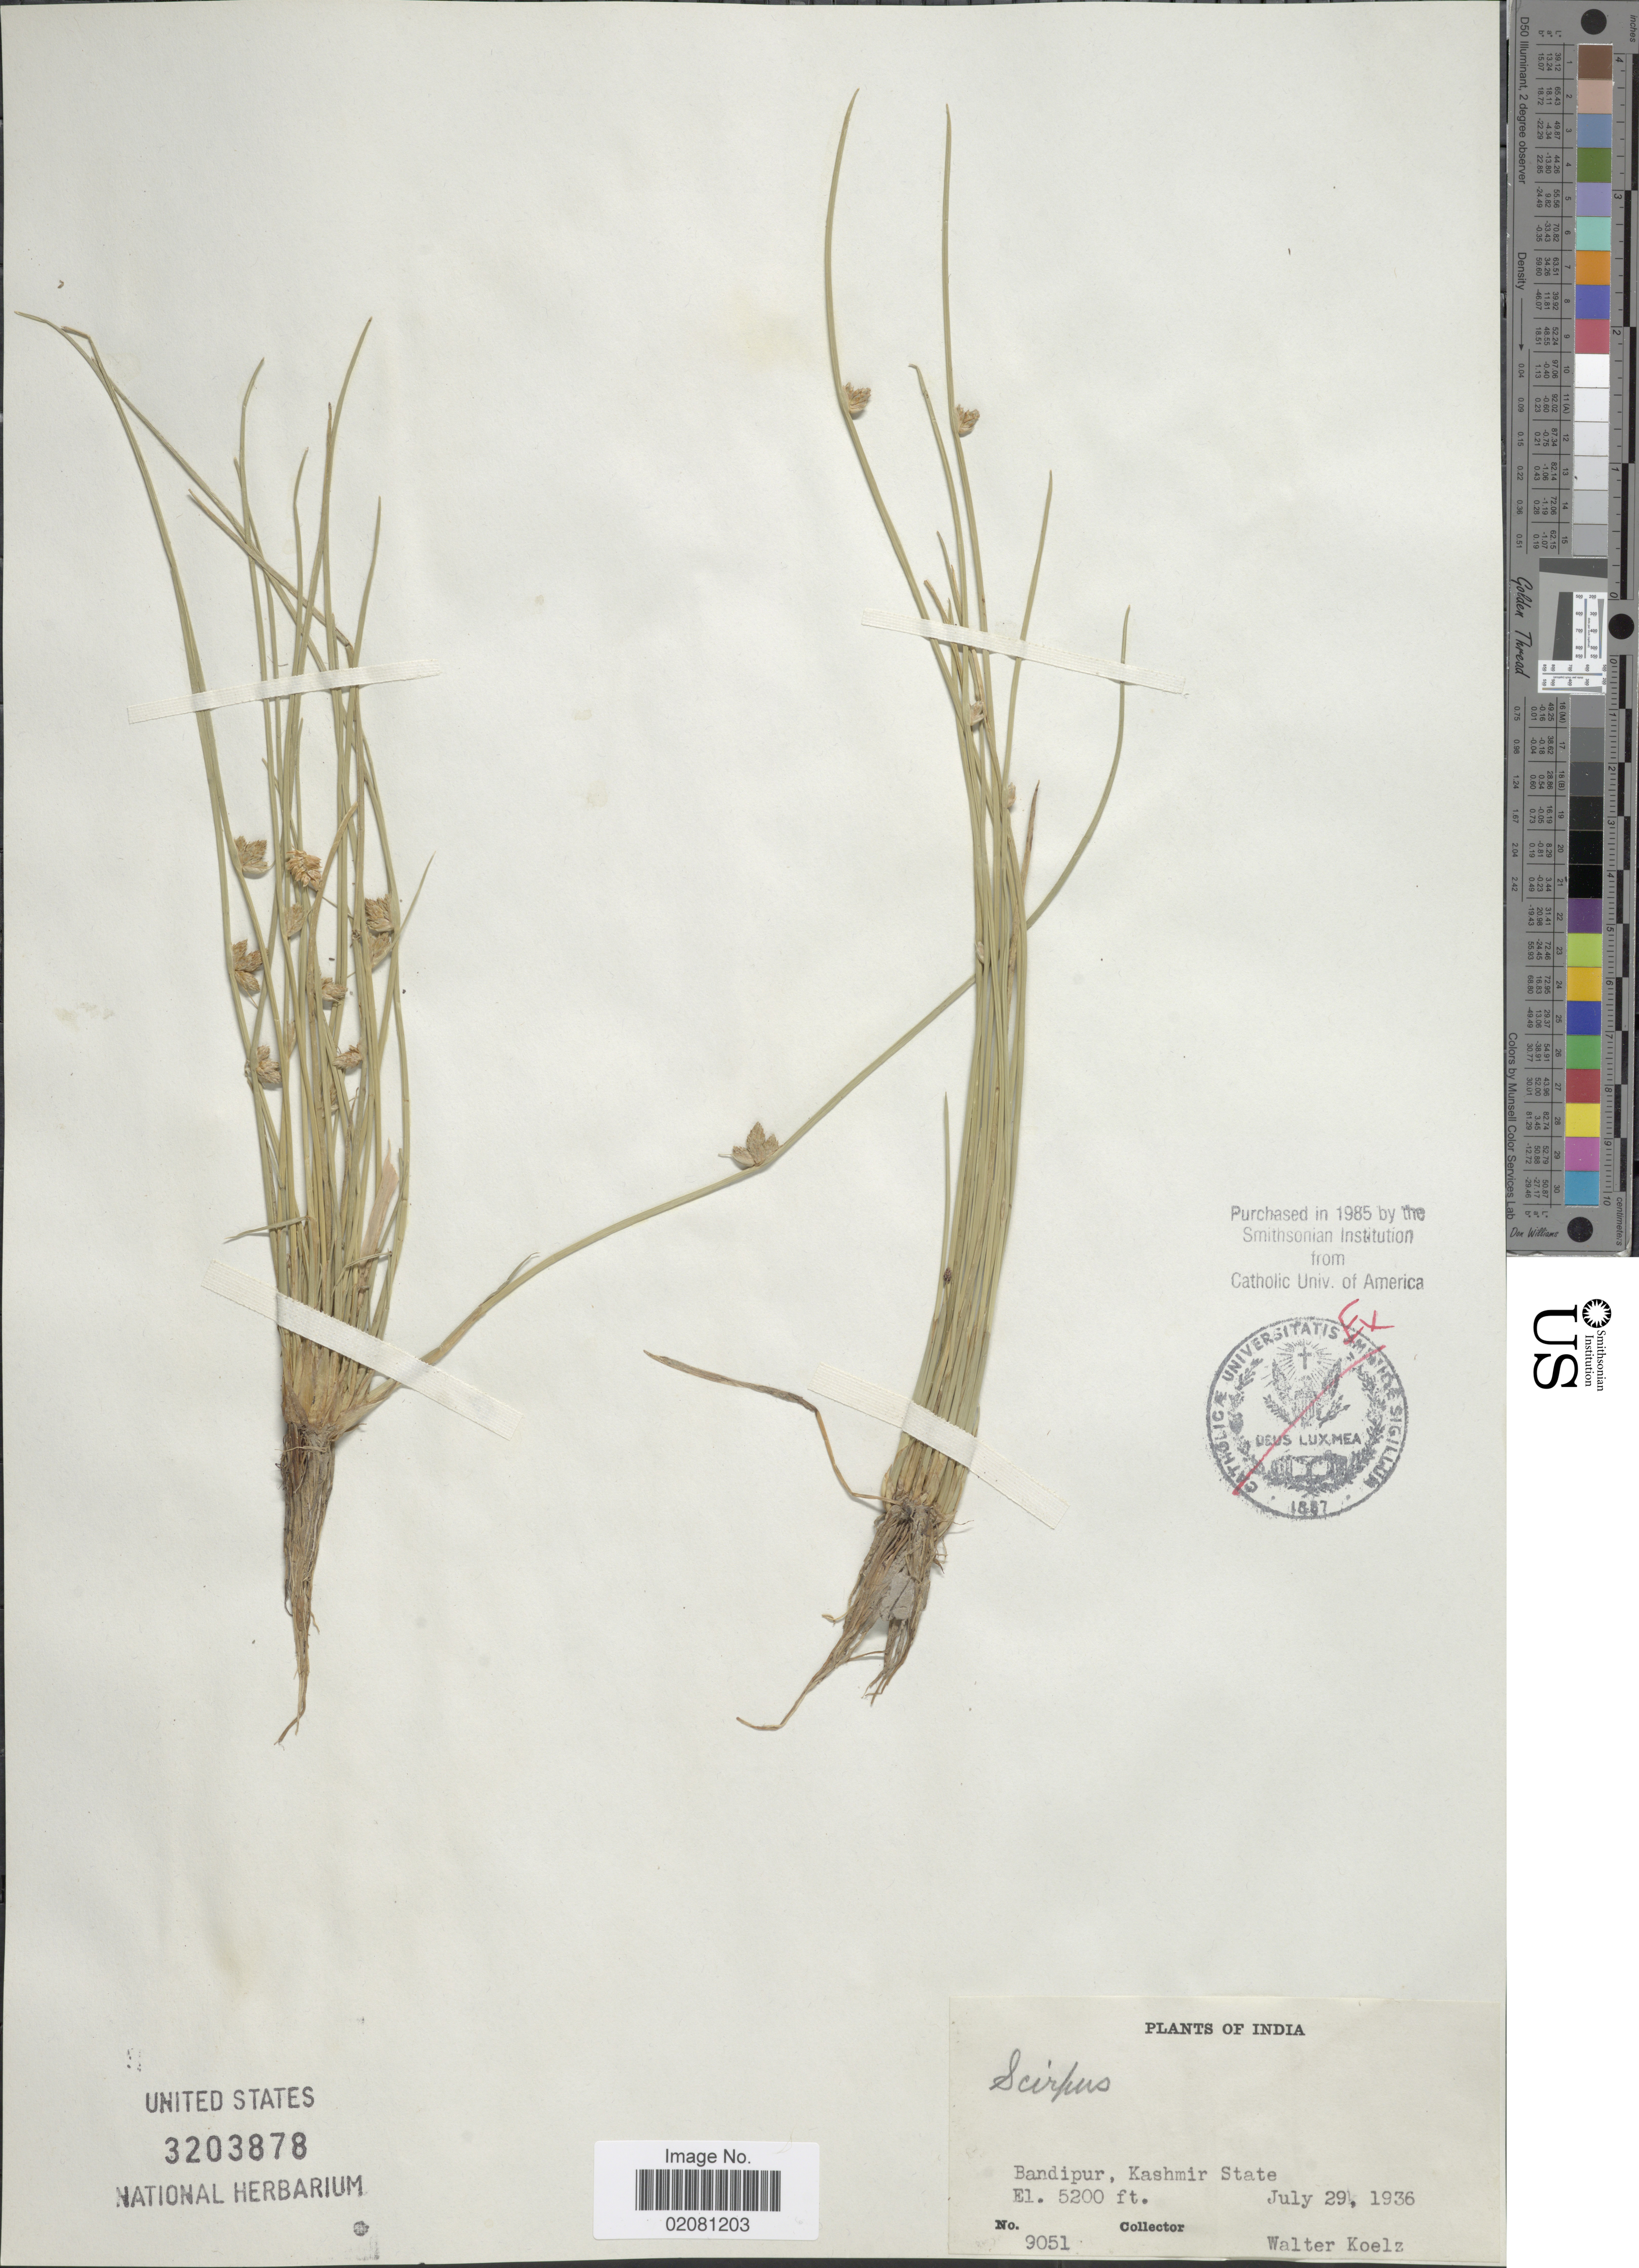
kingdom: Plantae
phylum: Tracheophyta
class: Liliopsida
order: Poales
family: Cyperaceae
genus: Schoenoplectus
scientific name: Schoenoplectus sp.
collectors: W. N. Koelz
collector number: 9051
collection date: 1936-07-29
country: India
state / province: Jammu and Kashmir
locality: Bandipur, Kashmir State.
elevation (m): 1585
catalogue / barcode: US 3203878